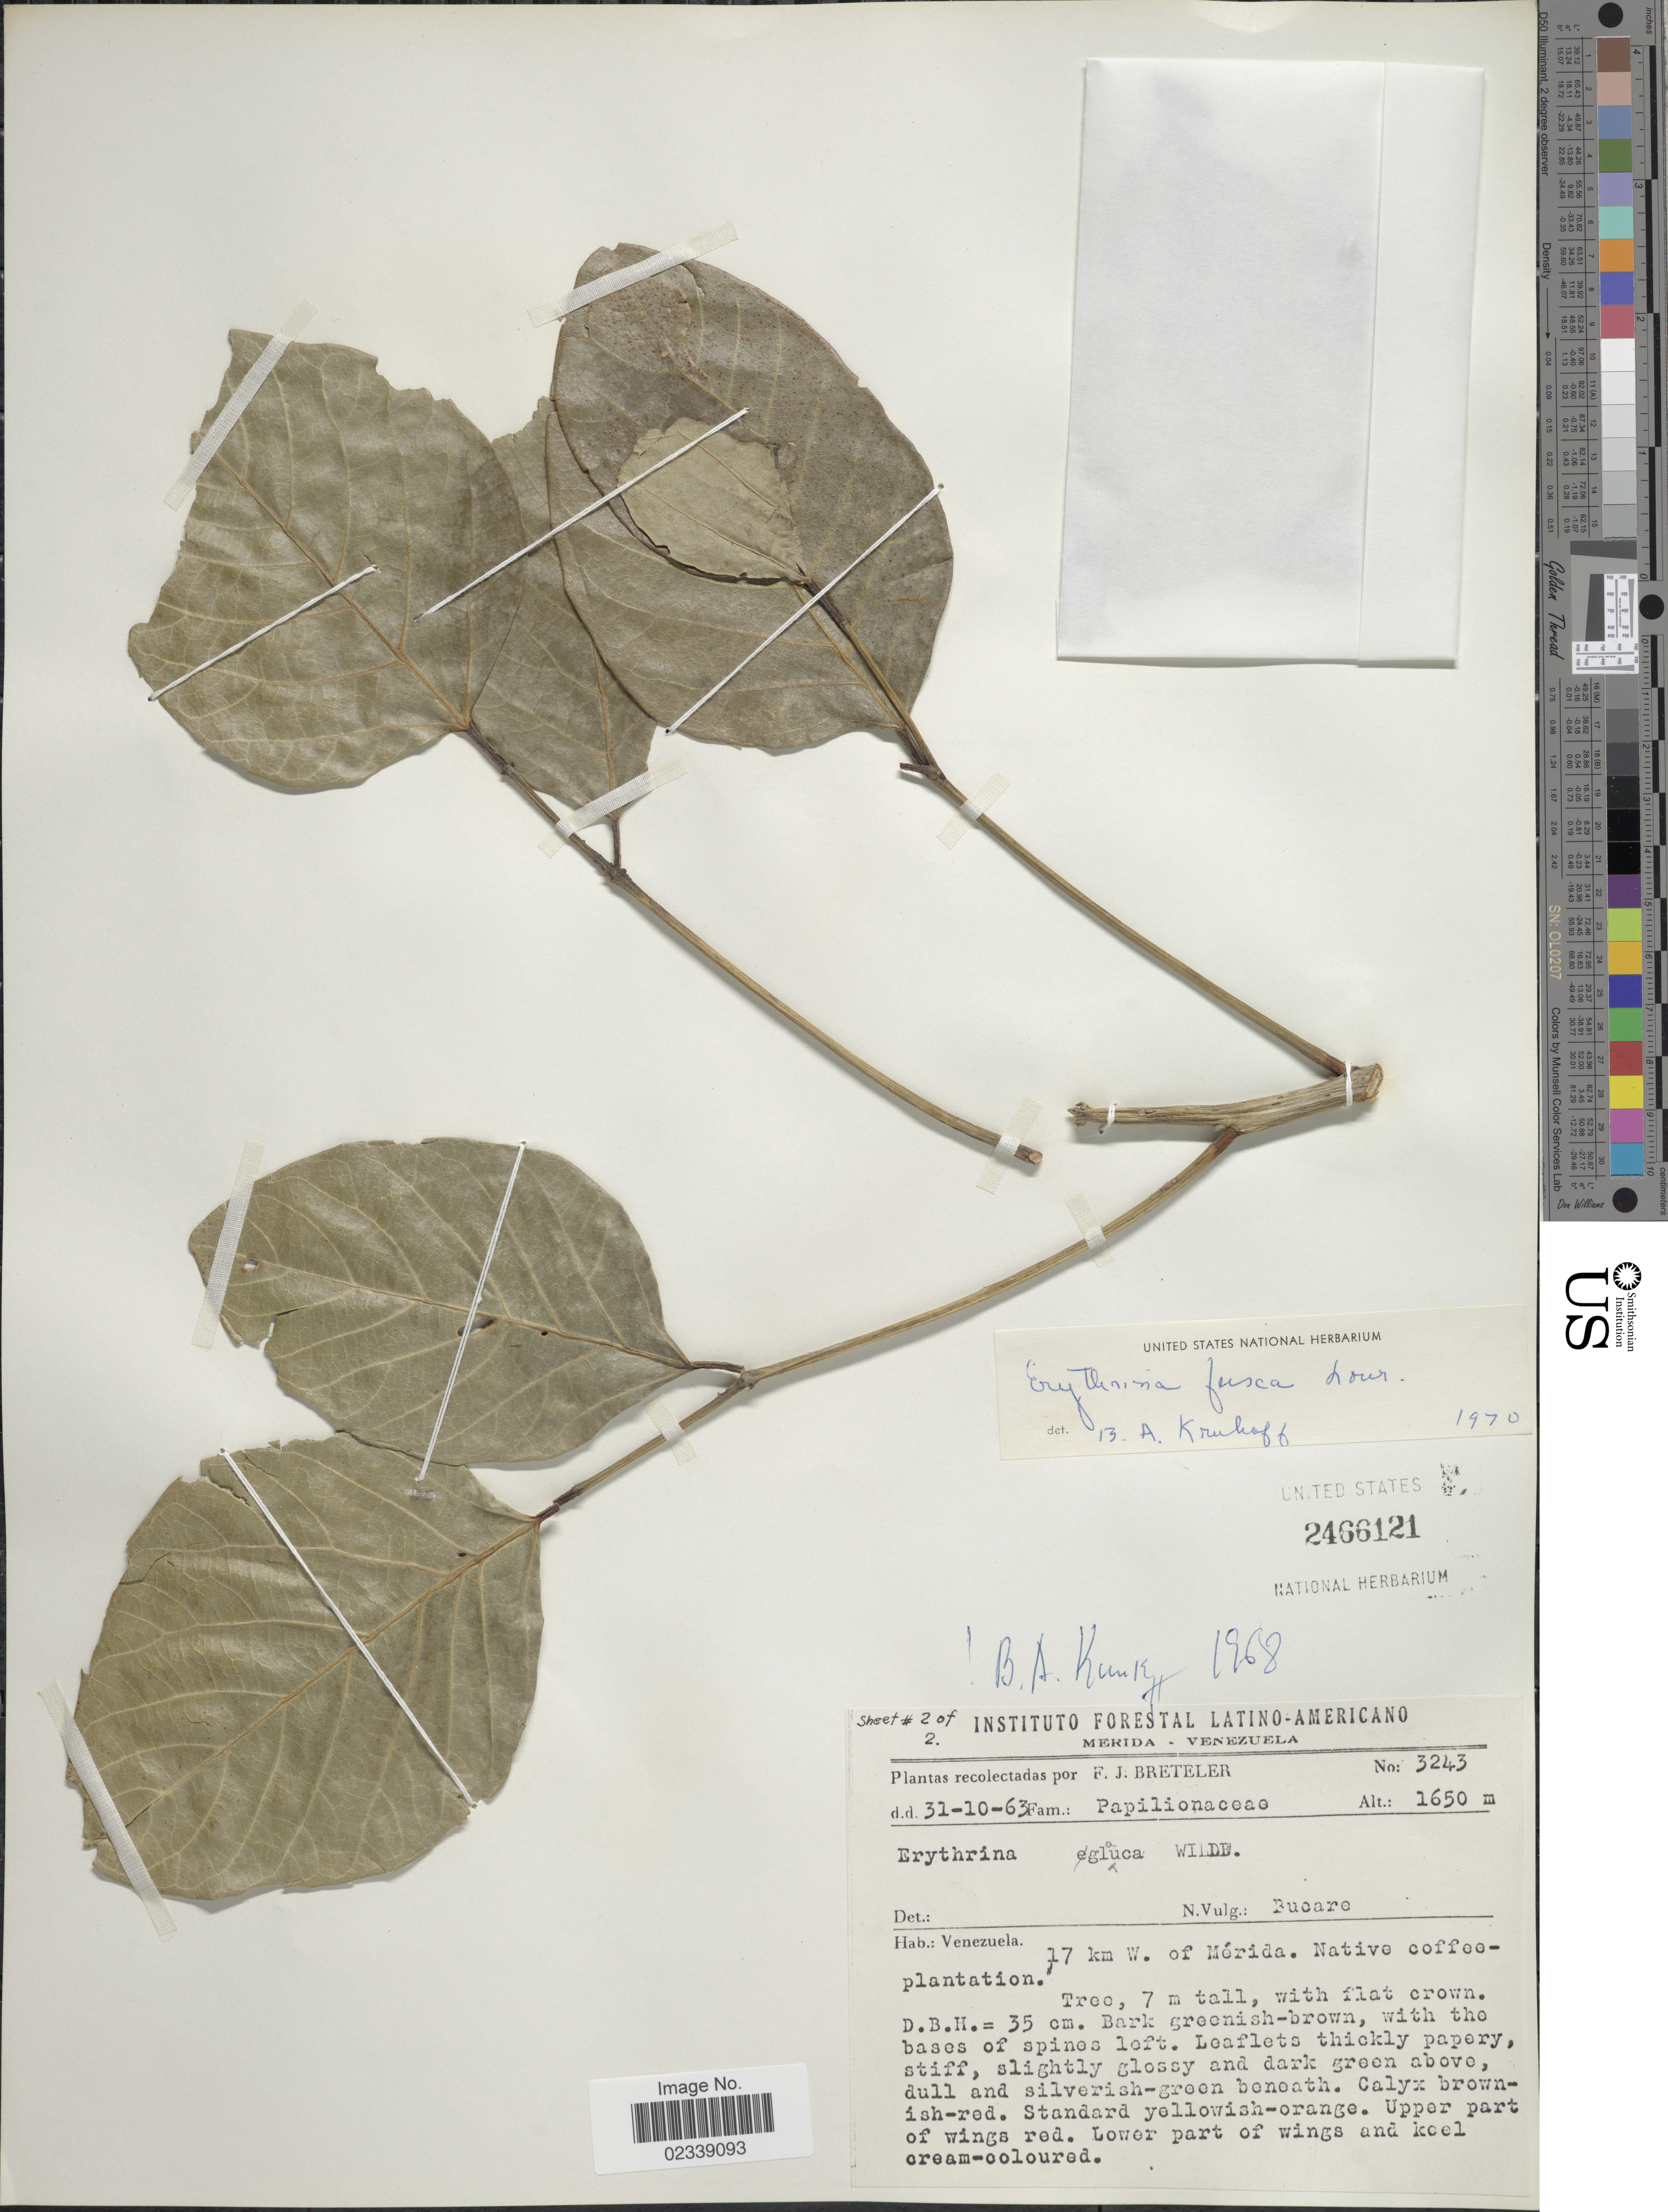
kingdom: Plantae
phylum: Tracheophyta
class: Magnoliopsida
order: Fabales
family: Fabaceae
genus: Erythrina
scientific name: Erythrina fusca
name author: Lour.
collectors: F. J. Breteler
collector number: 3243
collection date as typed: Transcribed d/m/y: 31/10/63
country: Venezuela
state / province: Mérida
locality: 17 km W of Merida, Native coffee plantation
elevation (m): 1650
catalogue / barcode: US 2466121